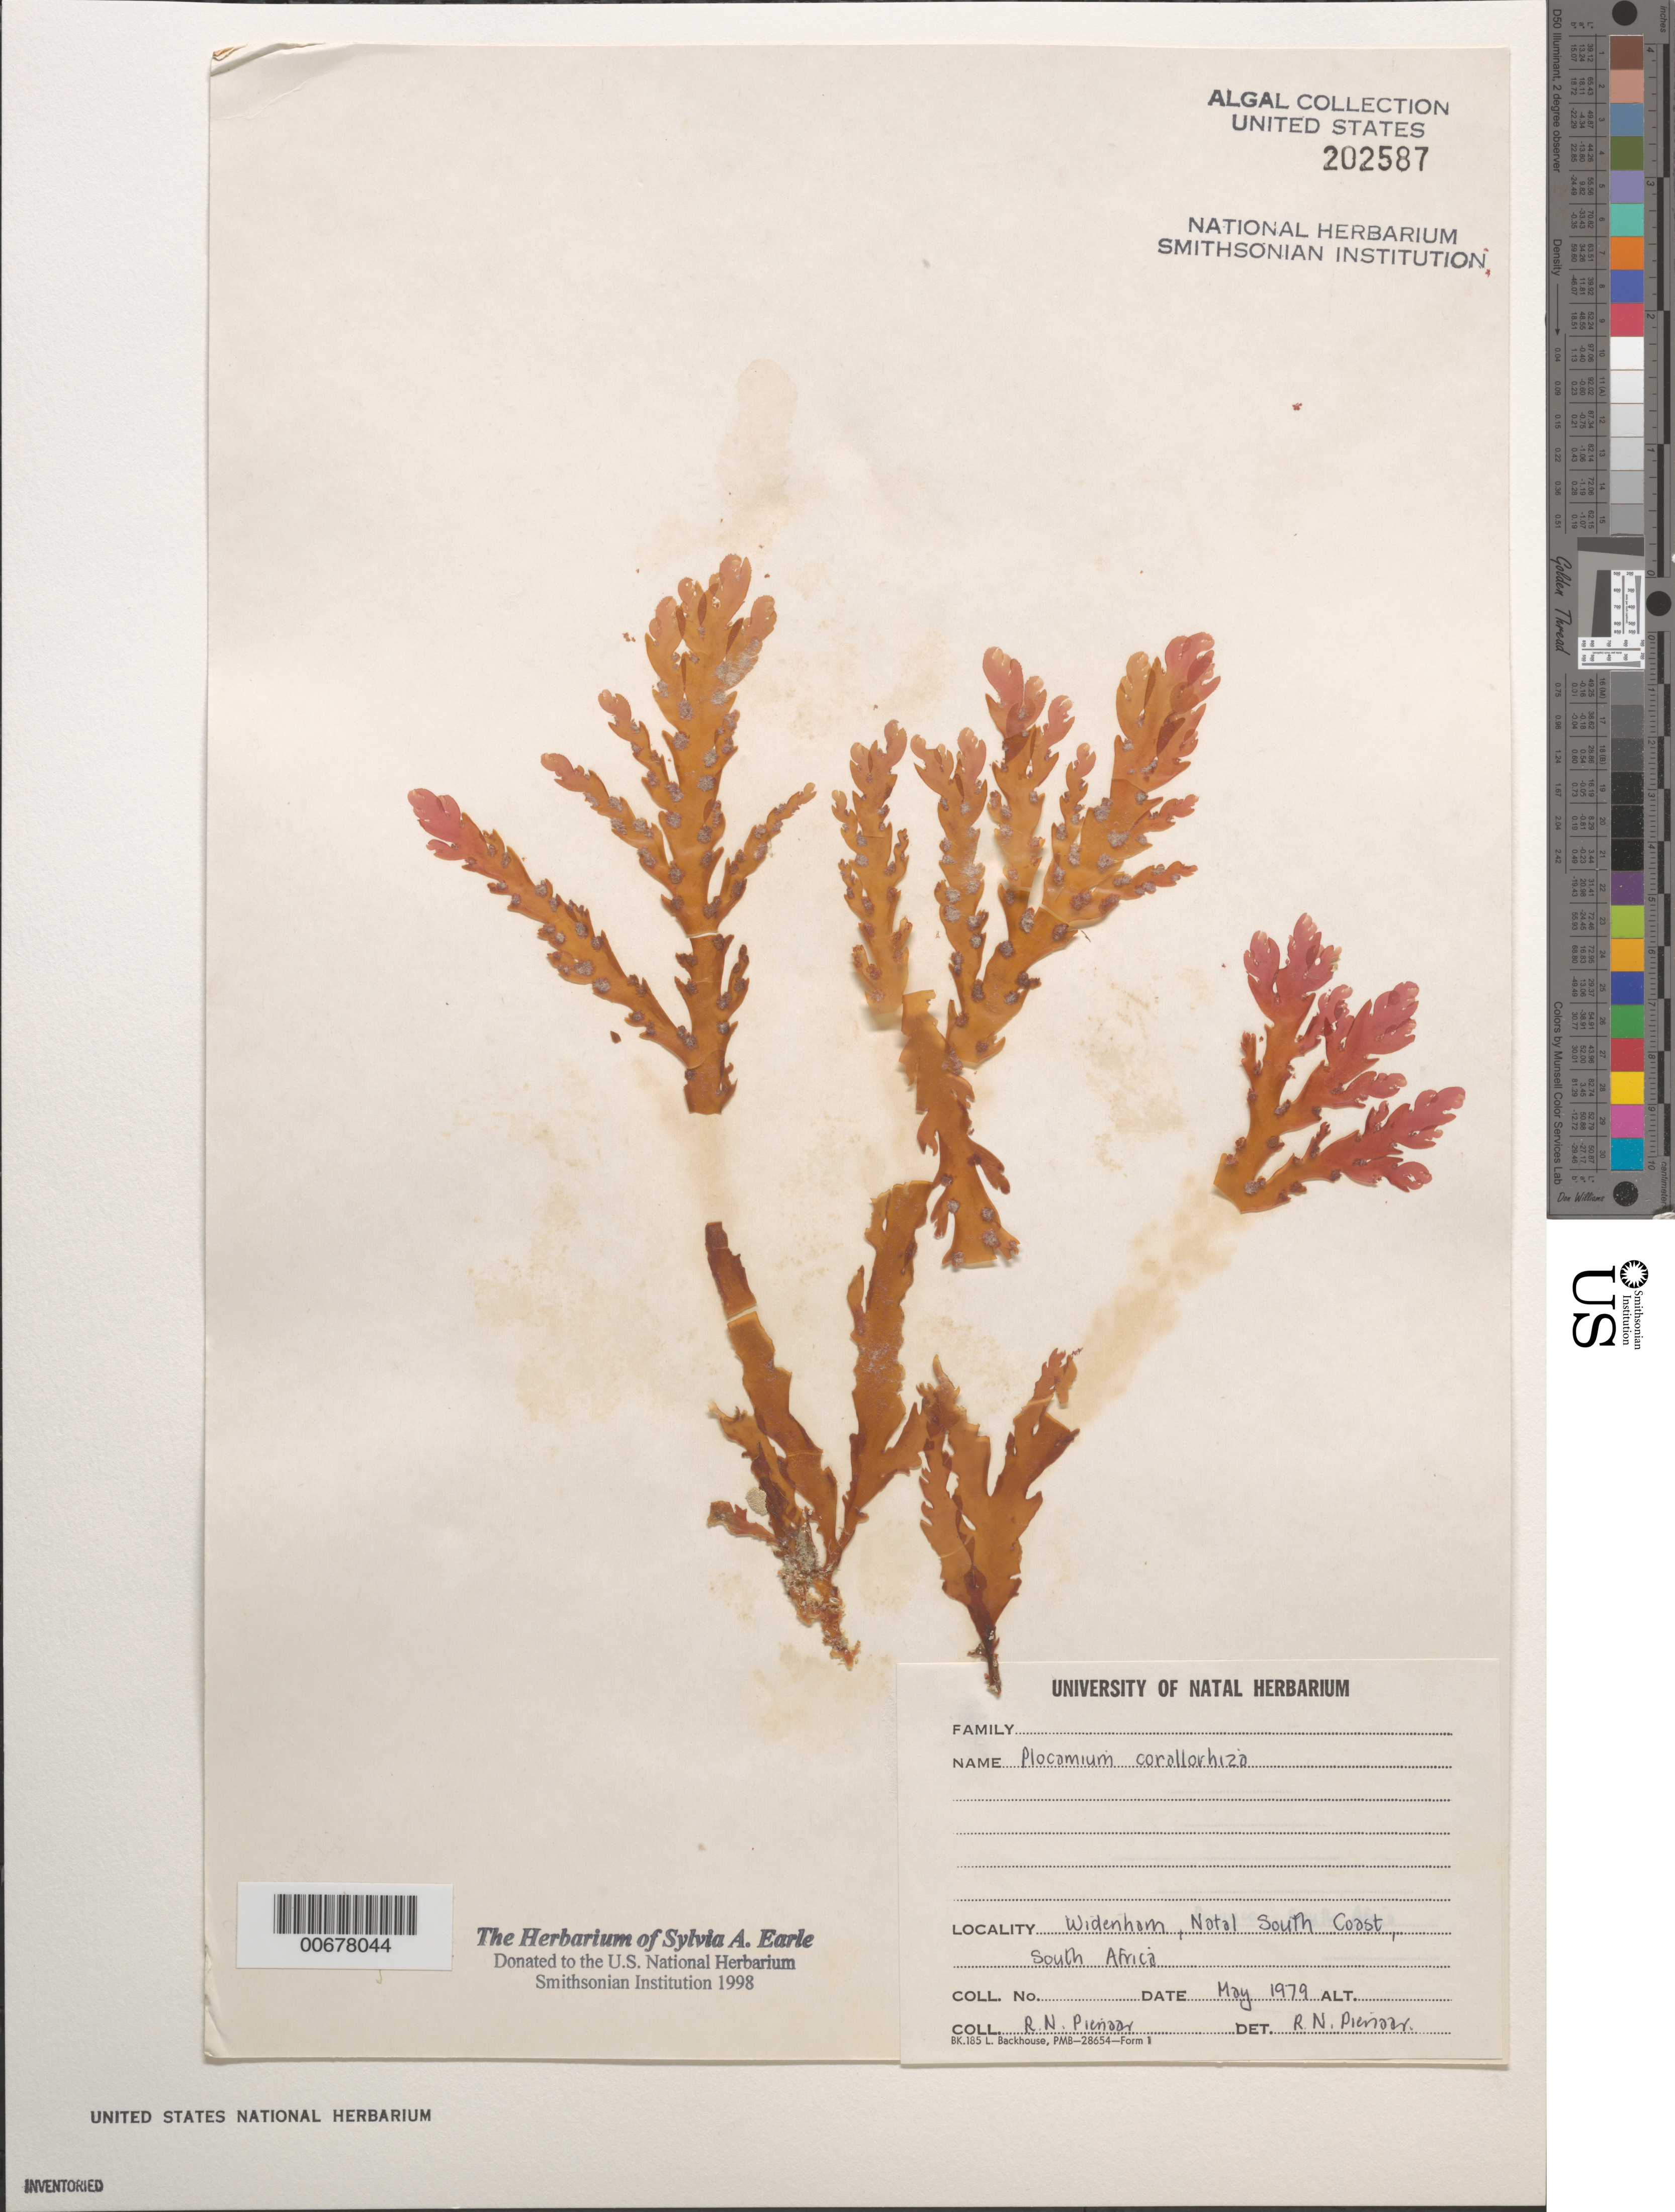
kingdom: Plantae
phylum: Rhodophyta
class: Florideophyceae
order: Plocamiales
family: Plocamiaceae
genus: Plocamium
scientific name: Plocamium corallorhiza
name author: (Turner) Hook. f. & Harv.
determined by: Pienaar, R. N.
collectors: R. Pienaar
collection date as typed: May 1979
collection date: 1979-05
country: South Africa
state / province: KwaZulu-Natal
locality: Widenham, South Coast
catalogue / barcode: US 202587